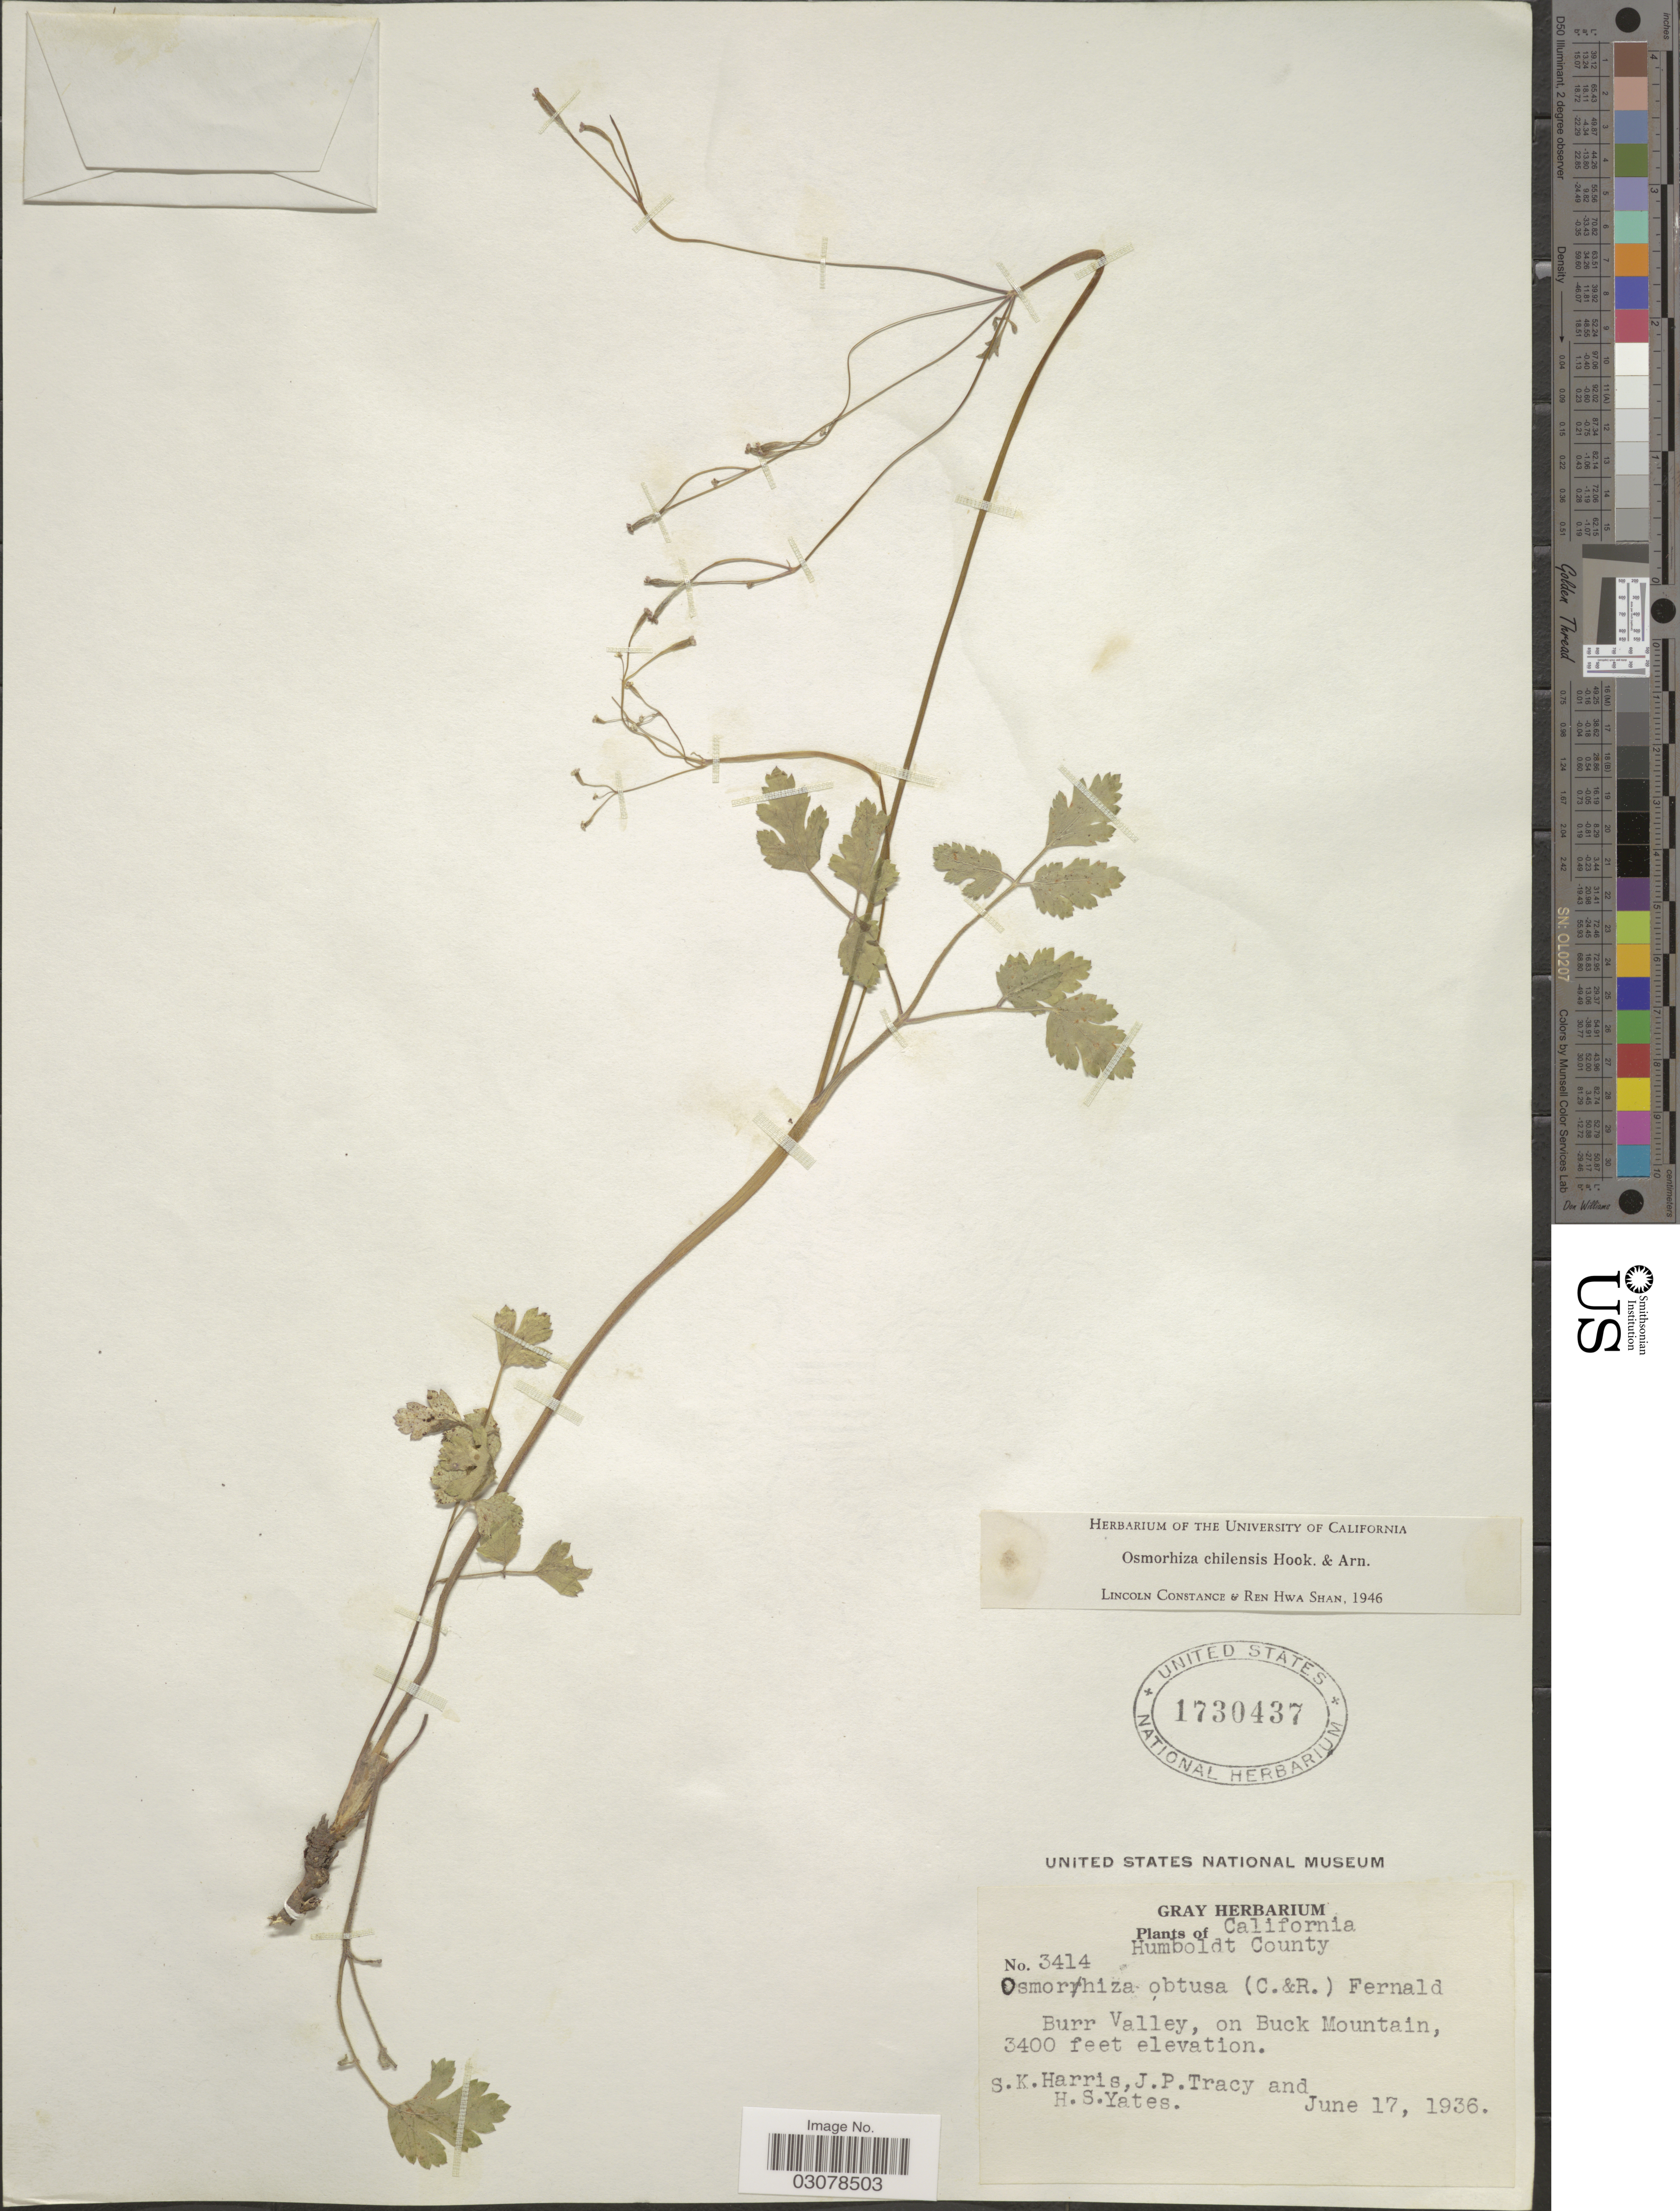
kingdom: Plantae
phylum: Tracheophyta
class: Magnoliopsida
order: Apiales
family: Apiaceae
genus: Osmorhiza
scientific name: Osmorhiza chilensis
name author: Hook. & Arn.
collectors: S. K. Harris, J. Tracy & H. S. Yates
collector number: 3414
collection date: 1936-06-17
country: United States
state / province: California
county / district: Humboldt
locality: Humboldt County. Burr Valley, on Buck Mountain.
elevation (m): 1036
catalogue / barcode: US 1730437